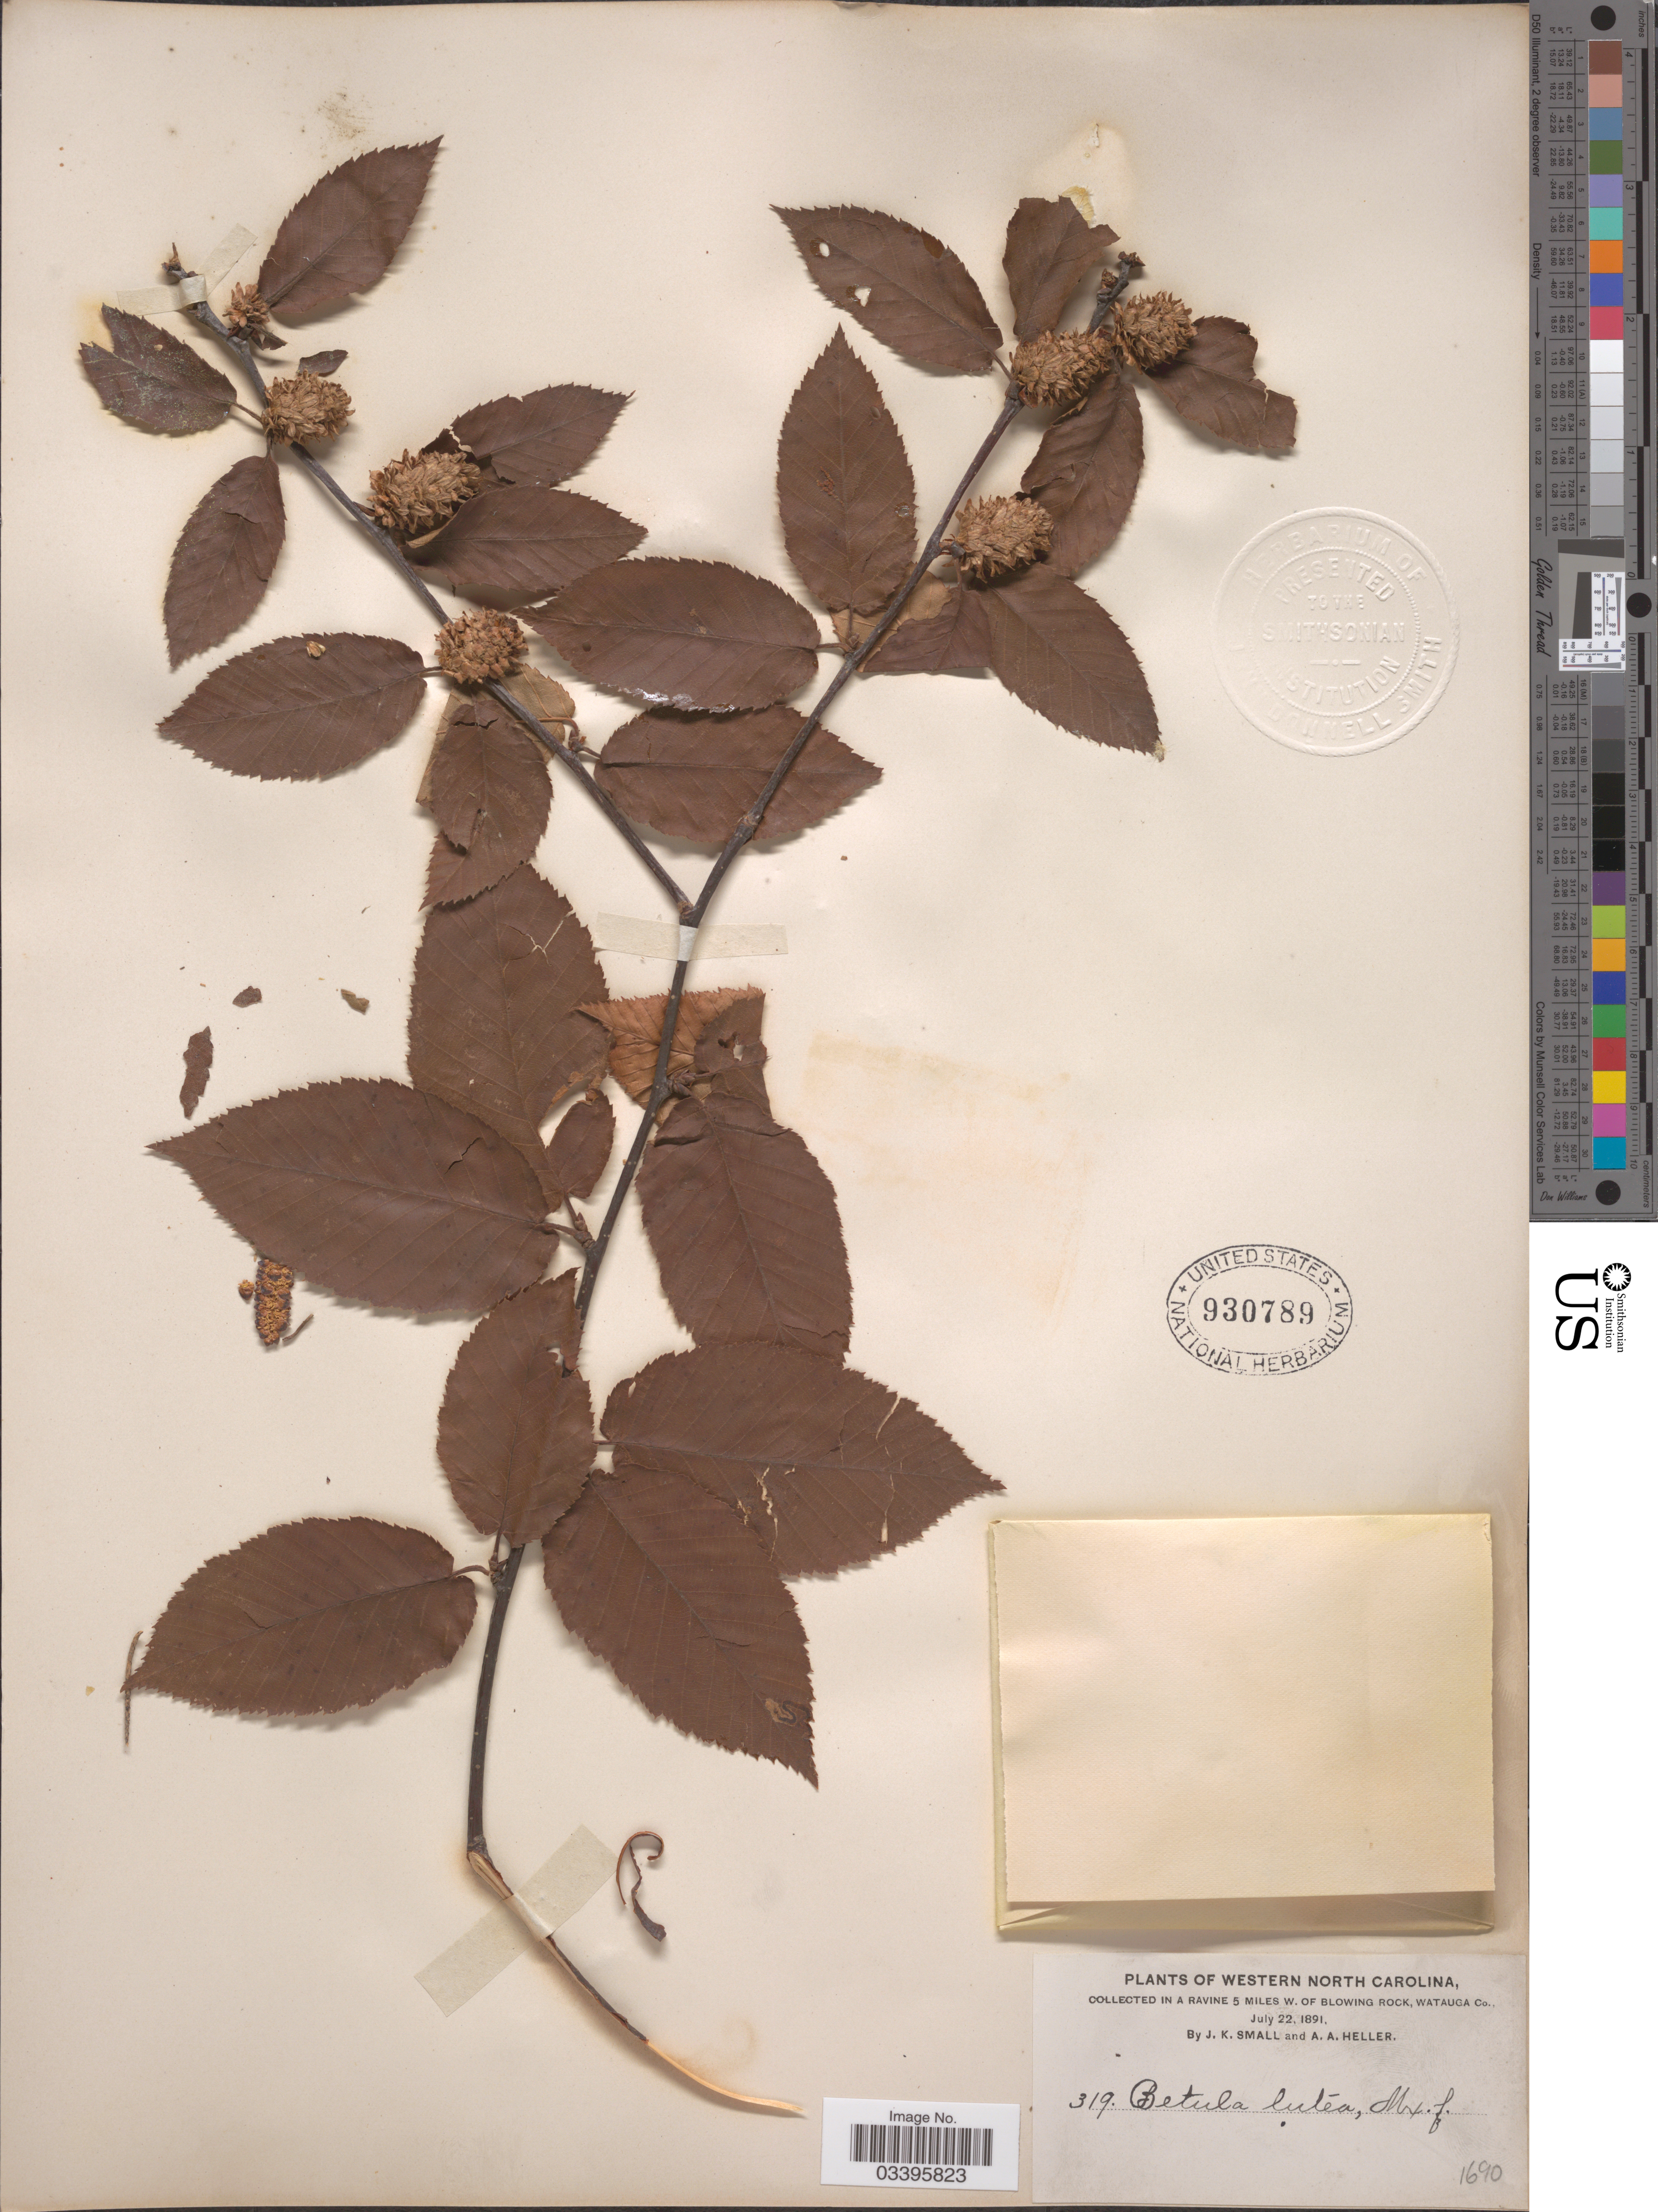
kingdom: Plantae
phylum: Tracheophyta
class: Magnoliopsida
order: Fagales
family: Betulaceae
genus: Betula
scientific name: Betula lutea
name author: F. Michx.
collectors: J. K. Small & A. A. Heller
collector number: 319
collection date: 1891-07-22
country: United States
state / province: North Carolina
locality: Western North Carolina, in a ravine 5 miles W. of Blowing Rock, Watauga Co.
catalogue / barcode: US 930789